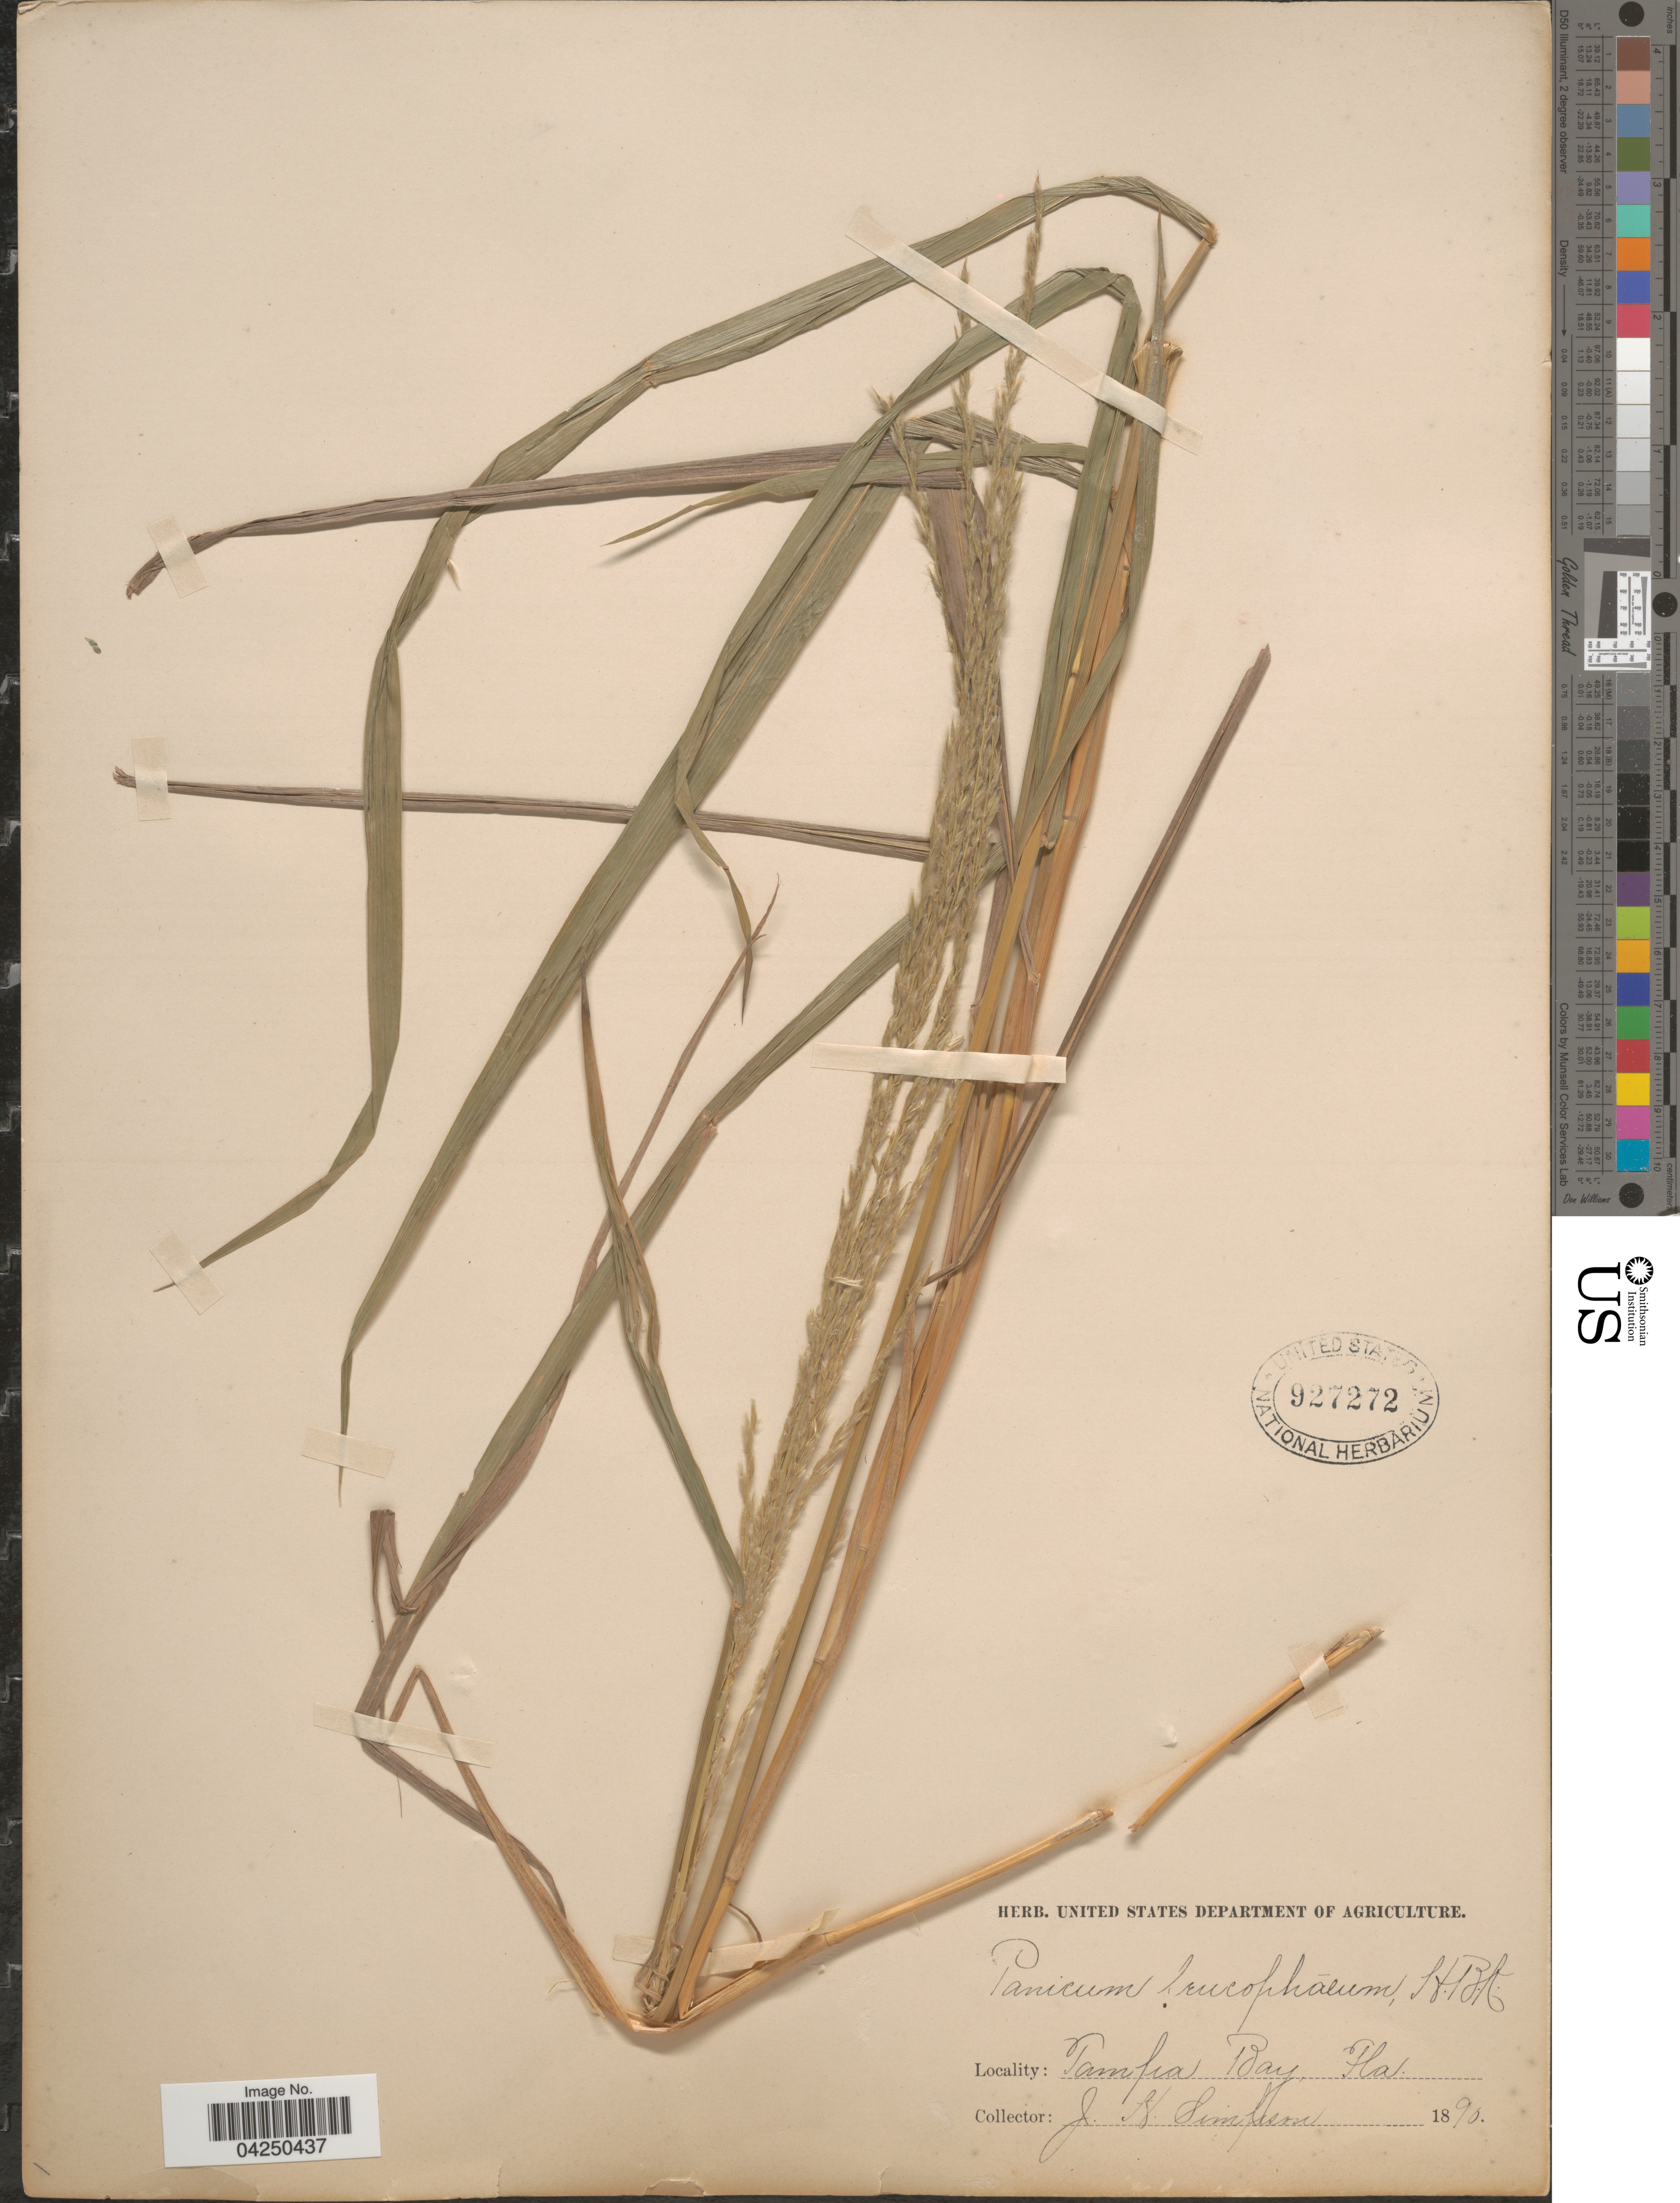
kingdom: Plantae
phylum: Tracheophyta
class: Liliopsida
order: Poales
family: Poaceae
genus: Digitaria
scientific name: Digitaria sp.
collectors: J. H. Simpson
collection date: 1890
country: United States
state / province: Florida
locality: Tampa Bay.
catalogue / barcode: US 927272